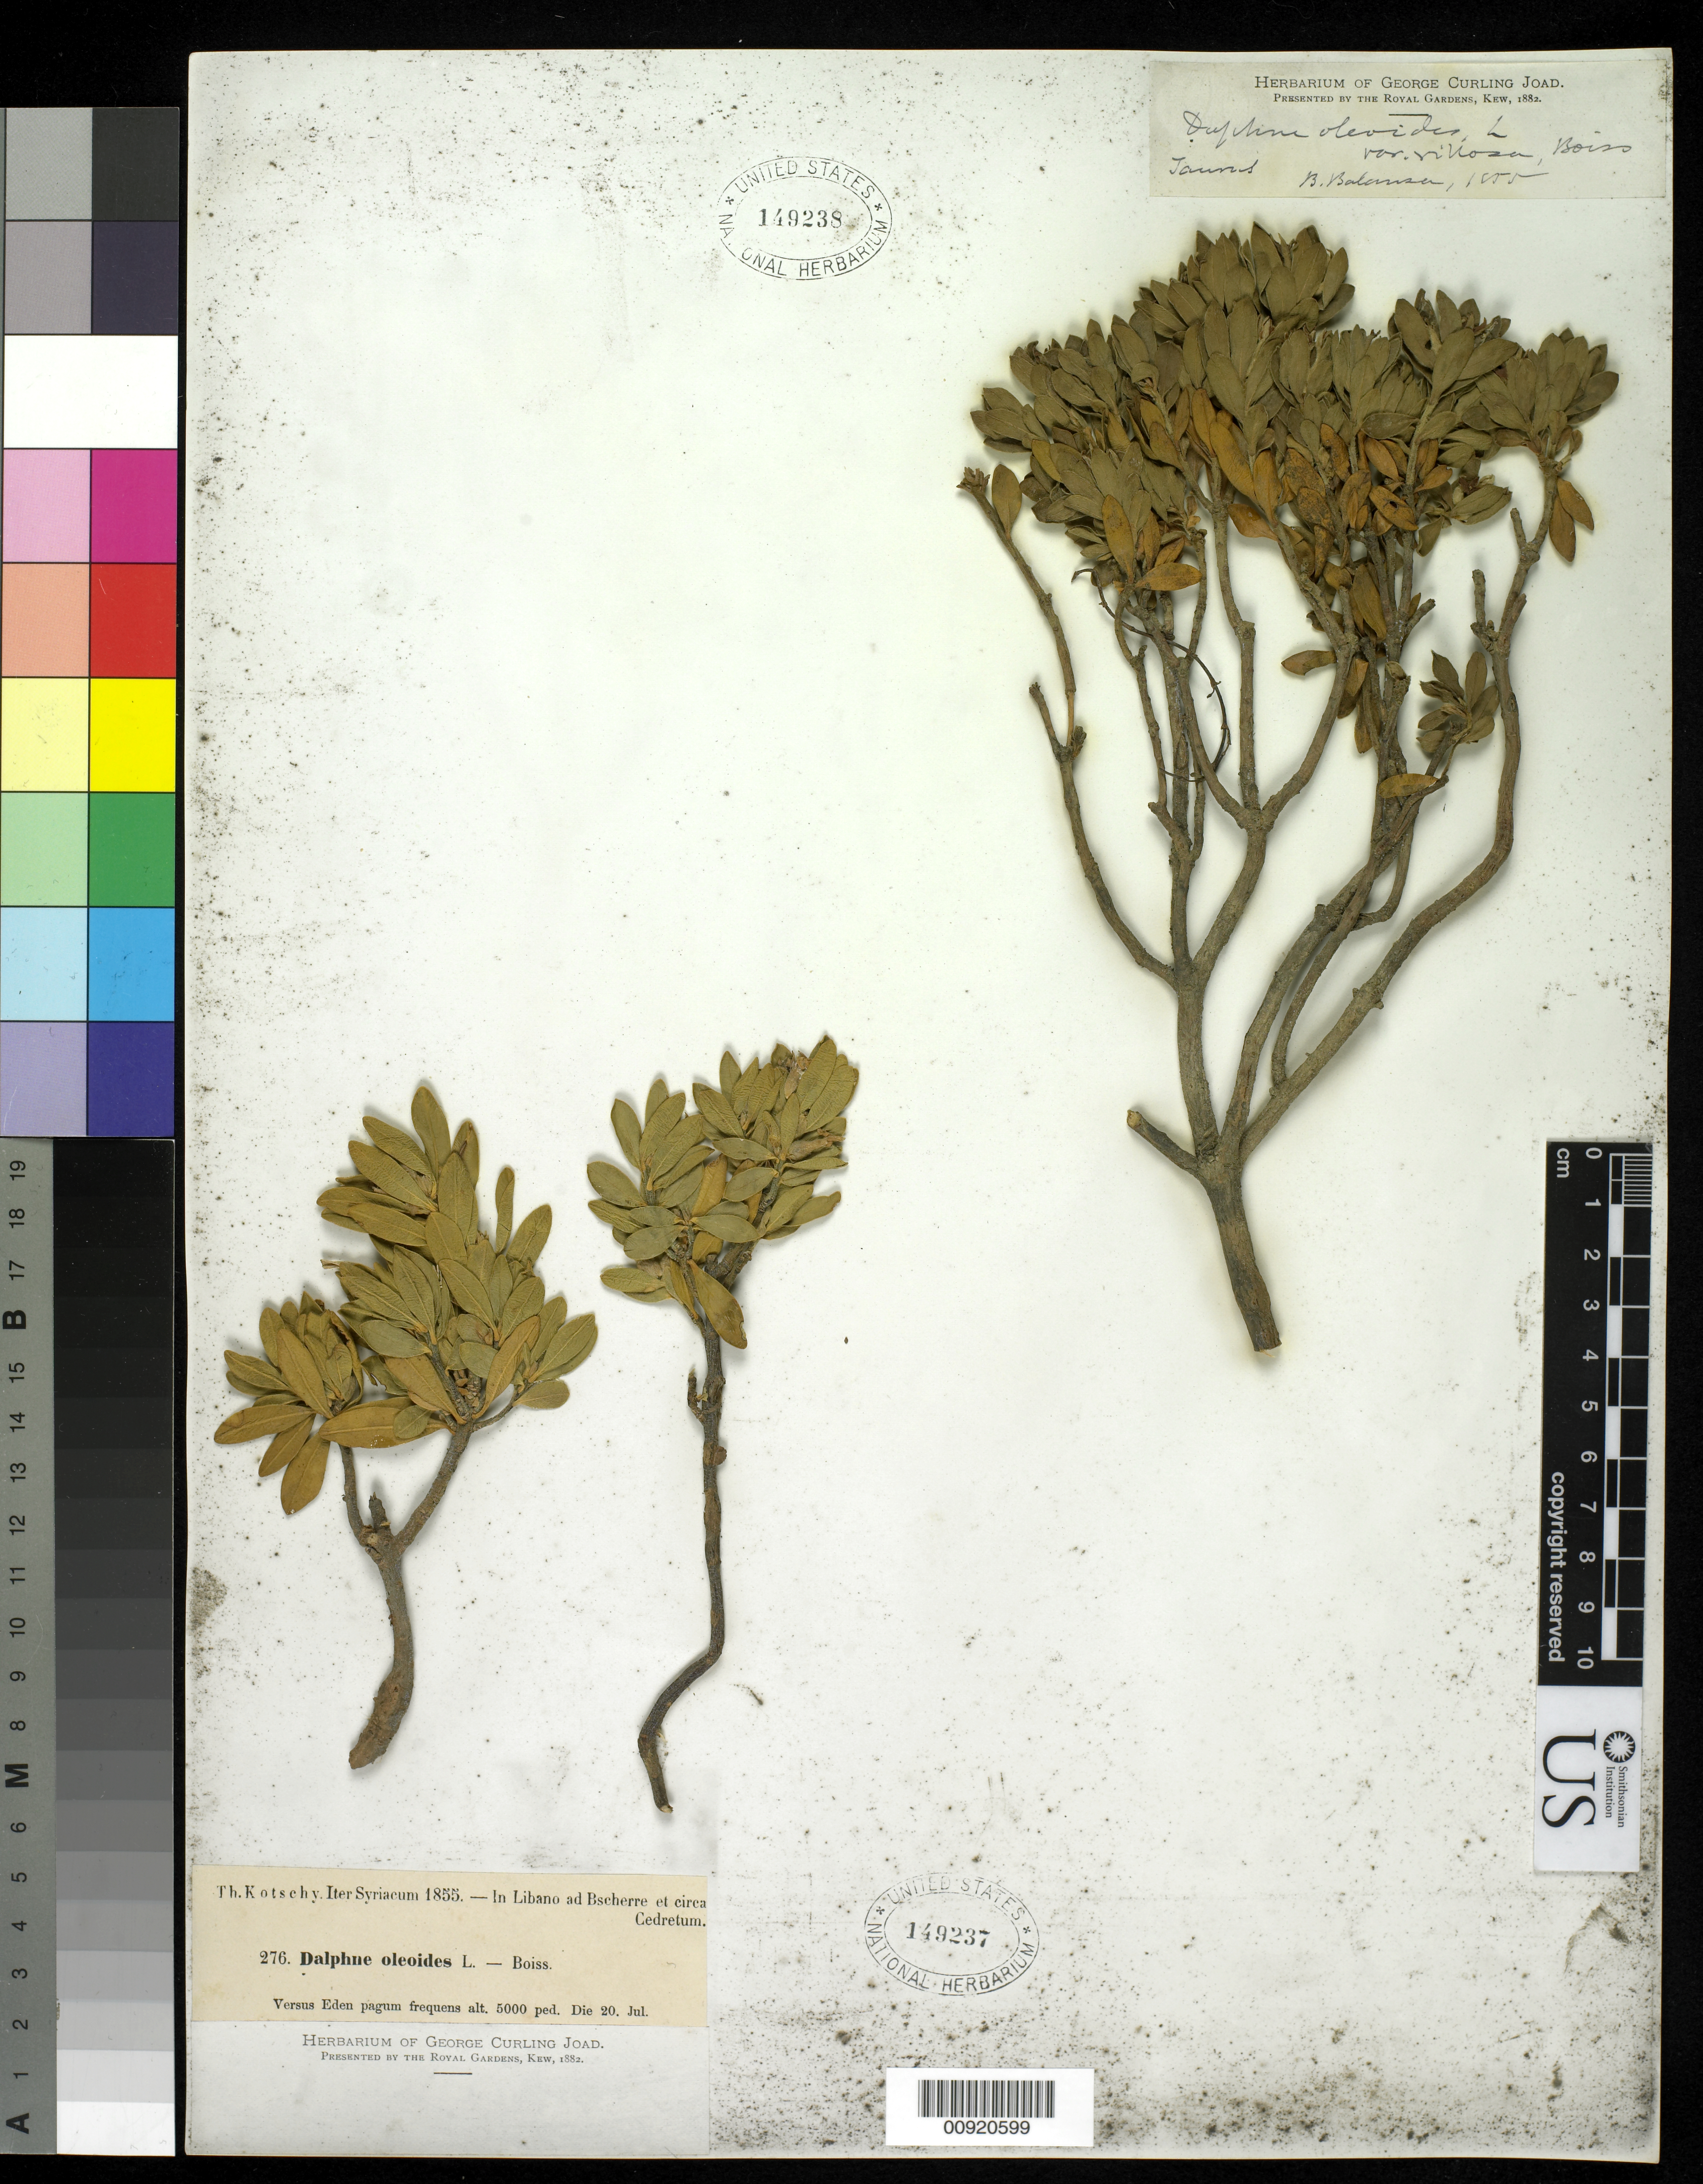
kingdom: Plantae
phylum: Tracheophyta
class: Magnoliopsida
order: Malvales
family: Thymelaeaceae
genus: Daphne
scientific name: Daphne oleoides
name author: L.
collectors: K. G. Kotschy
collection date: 1855-07-20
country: Syria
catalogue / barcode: US 149237